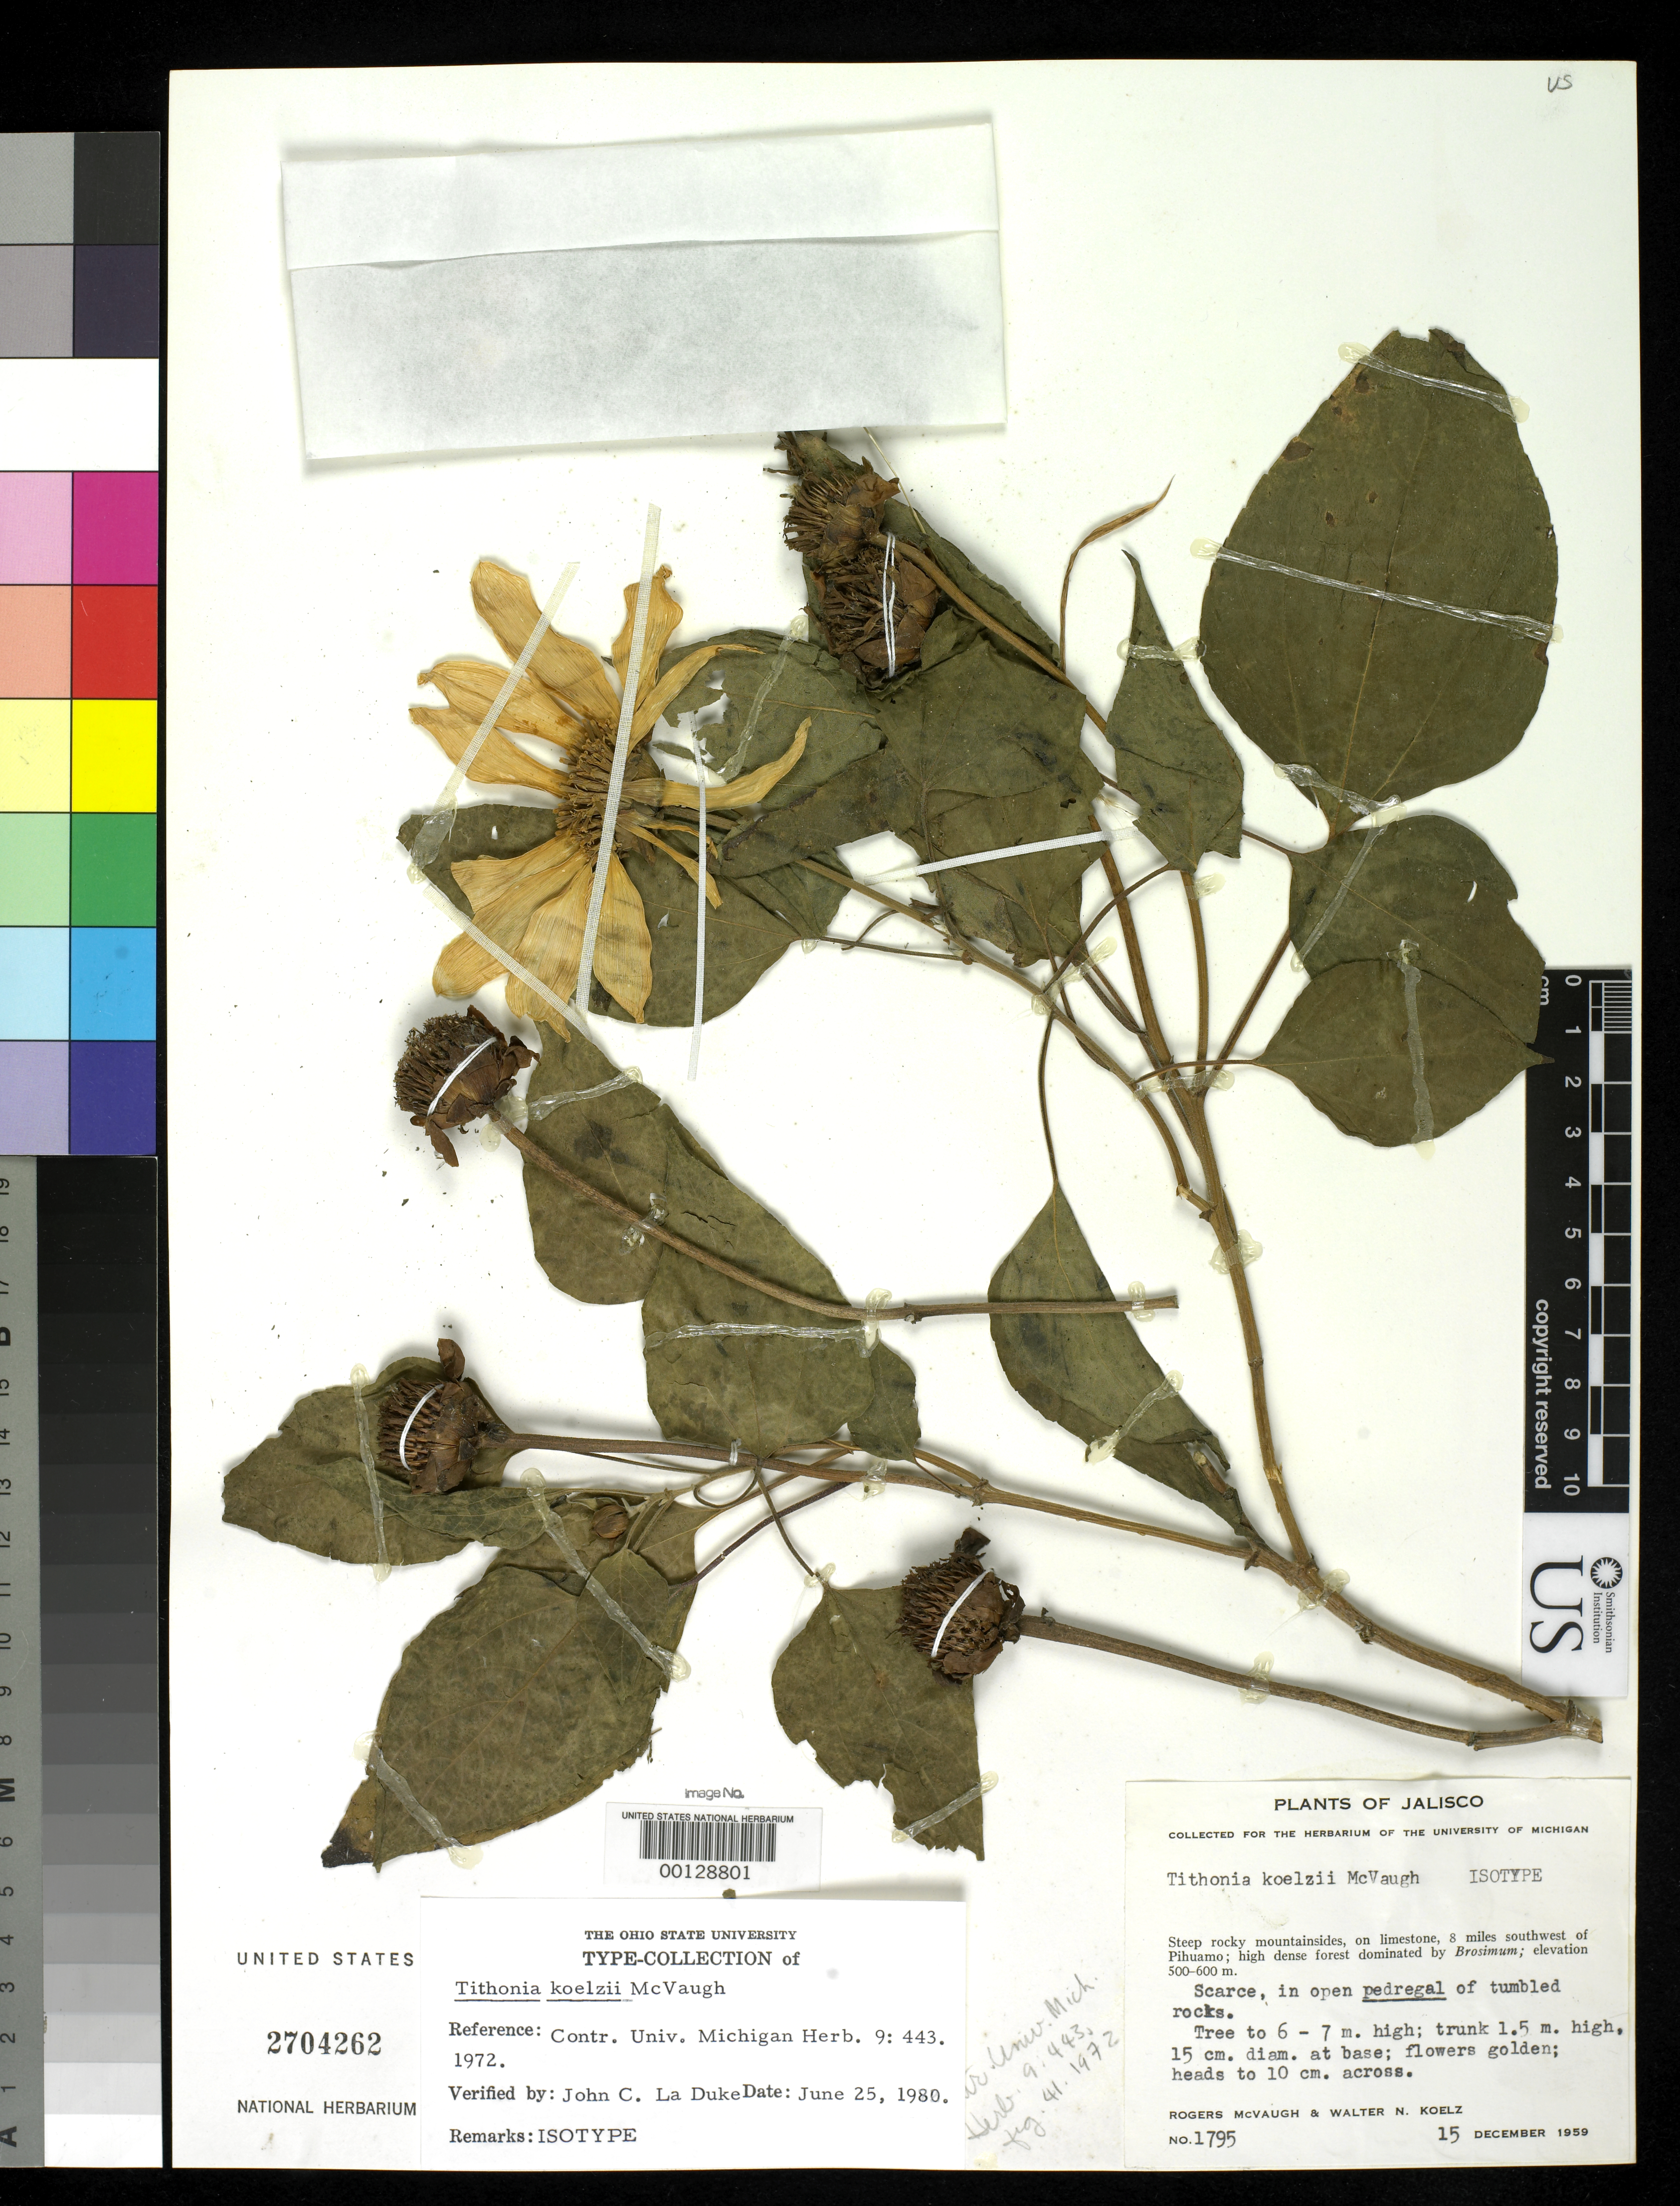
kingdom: Plantae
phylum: Tracheophyta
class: Magnoliopsida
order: Asterales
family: Asteraceae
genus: Tithonia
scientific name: Tithonia koelzii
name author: McVaugh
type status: Isotype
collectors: R. McVaugh & W. N. Koelz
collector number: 1795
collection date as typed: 15 Dec 1959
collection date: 1959-12-15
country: Mexico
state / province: Jalisco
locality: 12-13 km. SW of Pihuamo.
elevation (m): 500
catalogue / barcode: US 2704262